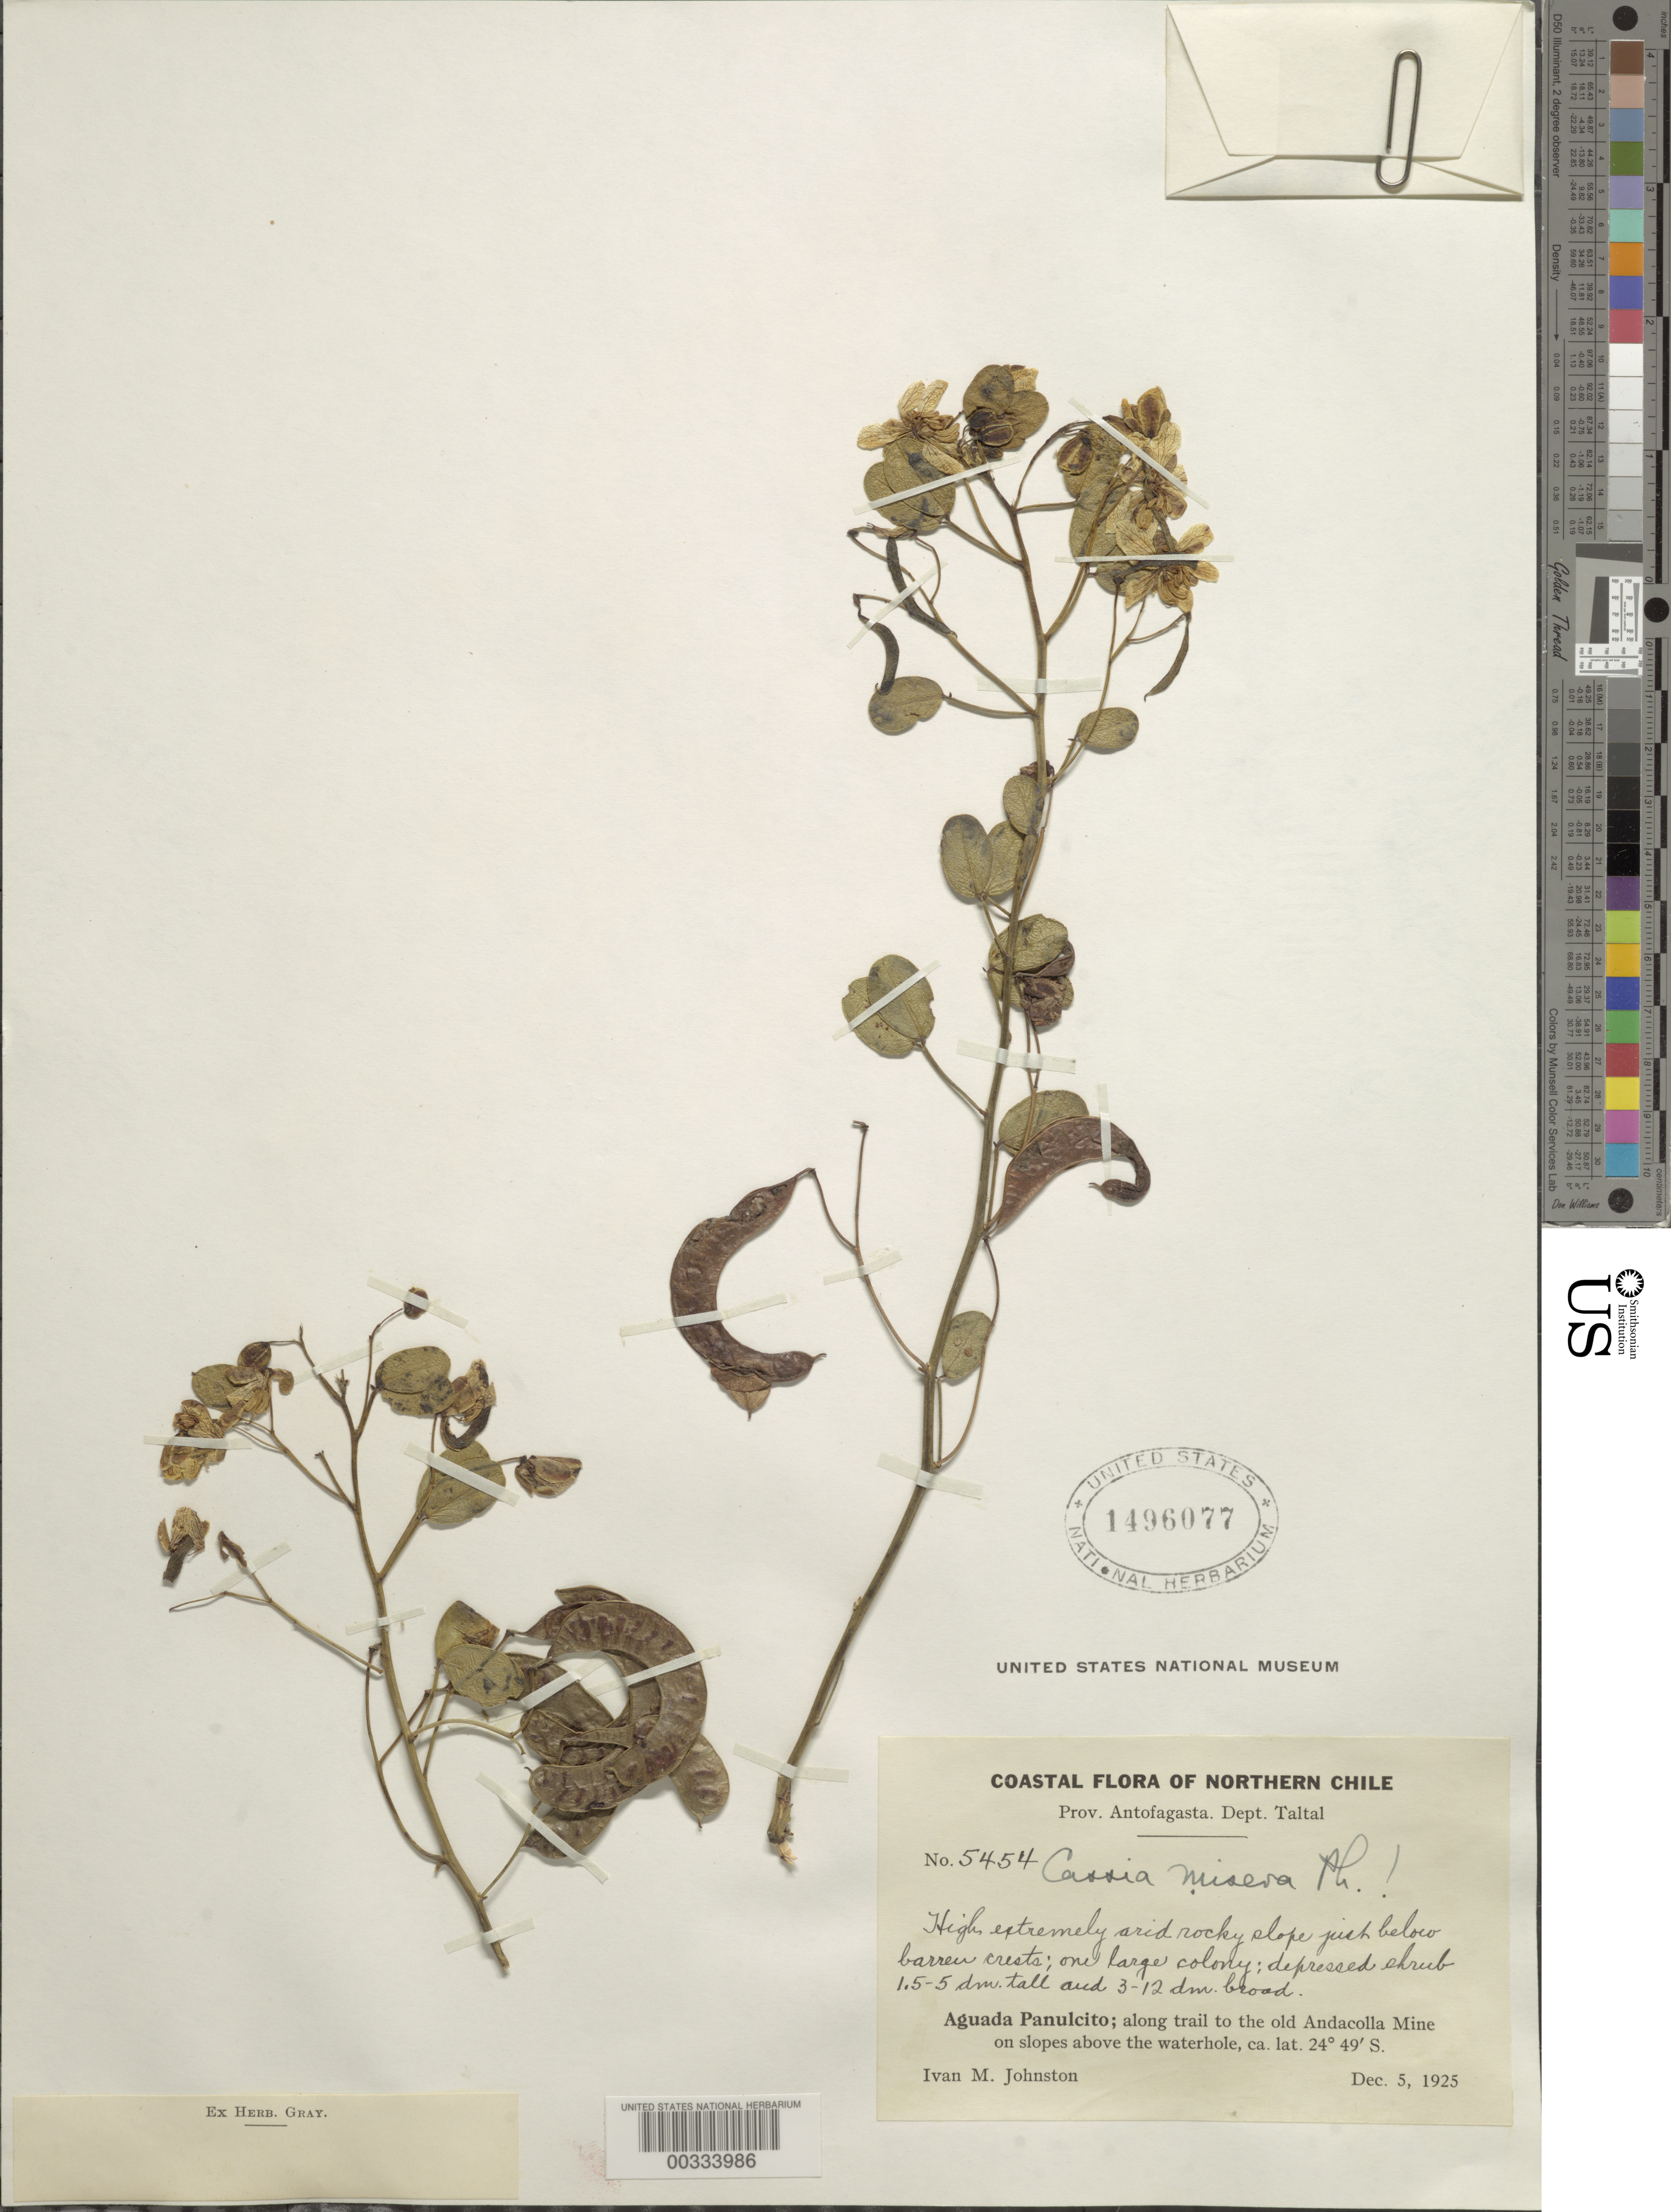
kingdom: Plantae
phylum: Tracheophyta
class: Magnoliopsida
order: Fabales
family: Fabaceae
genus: Senna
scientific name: Senna brongniartii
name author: (Gaudich.) H.S. Irwin & Barneby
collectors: I.M. Johnston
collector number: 5454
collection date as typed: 05 Dec 1925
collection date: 1925-12-05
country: Chile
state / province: Antofagasta (II)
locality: Taltal dept., aguada panulcito; along trail to old andacolla mine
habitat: High extremely arid rocky slope just below barren crests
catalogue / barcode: US 1496077